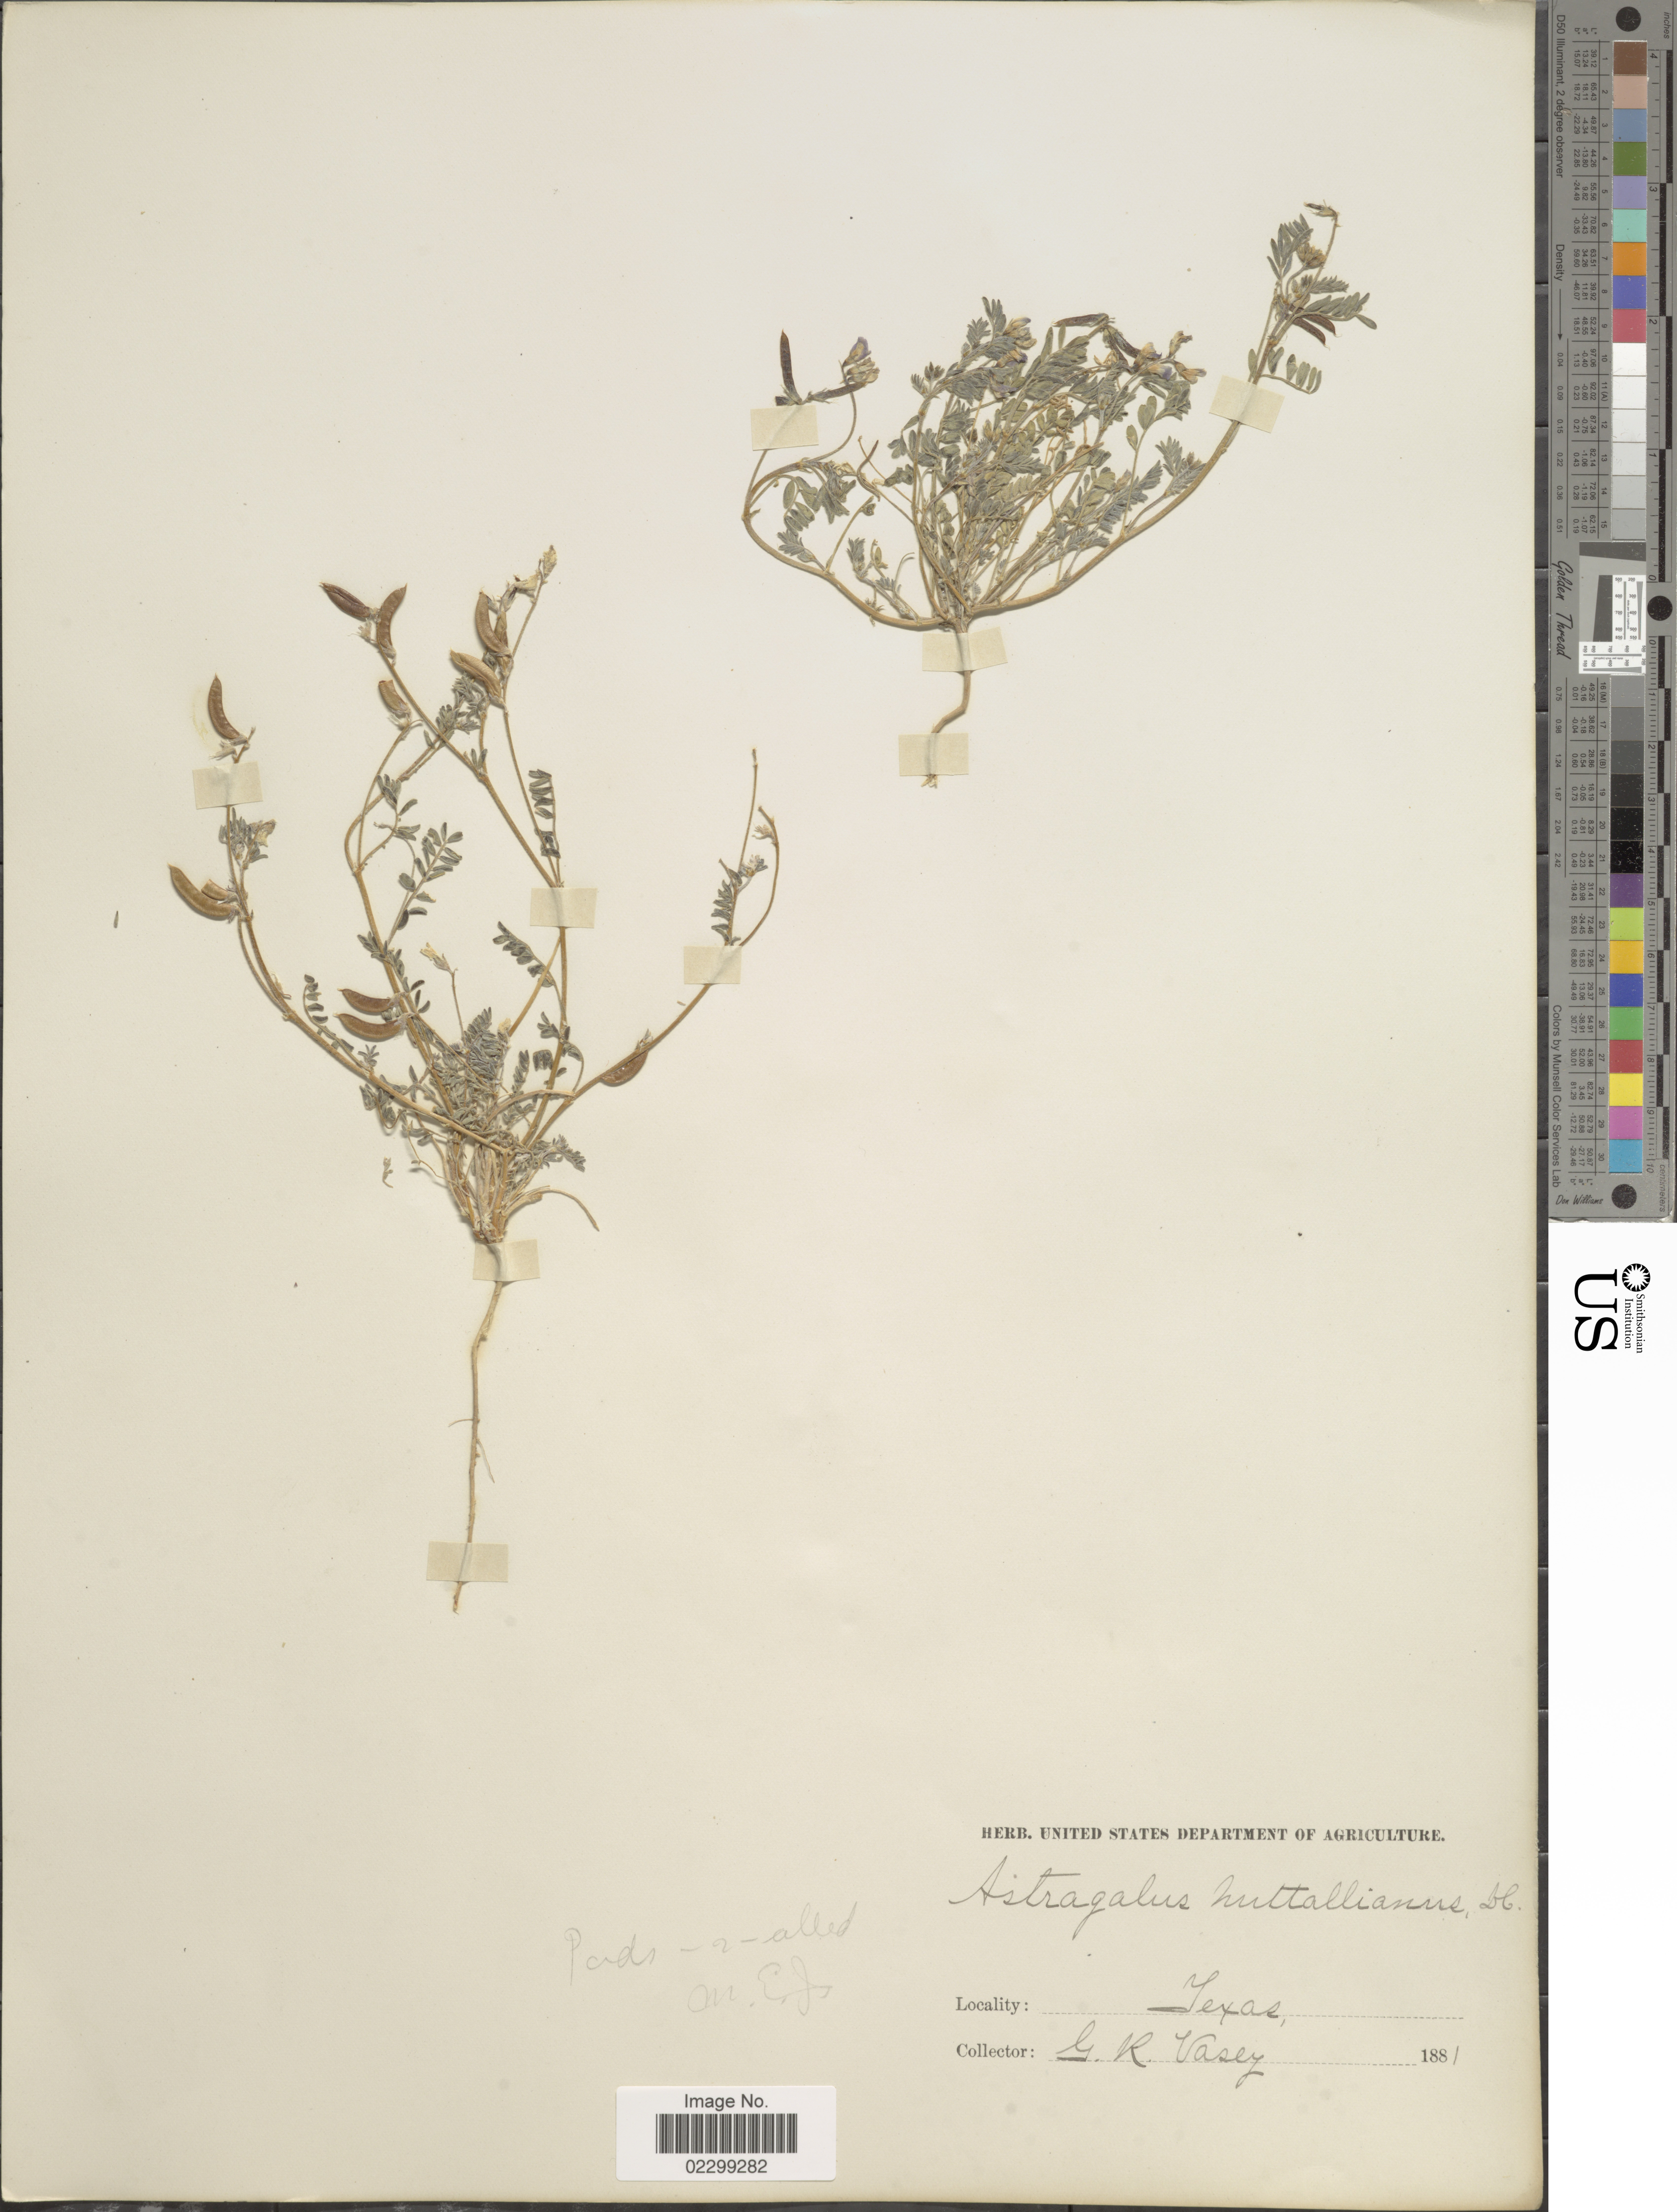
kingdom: Plantae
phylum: Tracheophyta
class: Magnoliopsida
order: Fabales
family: Fabaceae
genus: Astragalus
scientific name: Astragalus austrinus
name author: (Small) O.E. Schulz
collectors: G. R. Vasey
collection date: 1881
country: United States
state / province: Texas